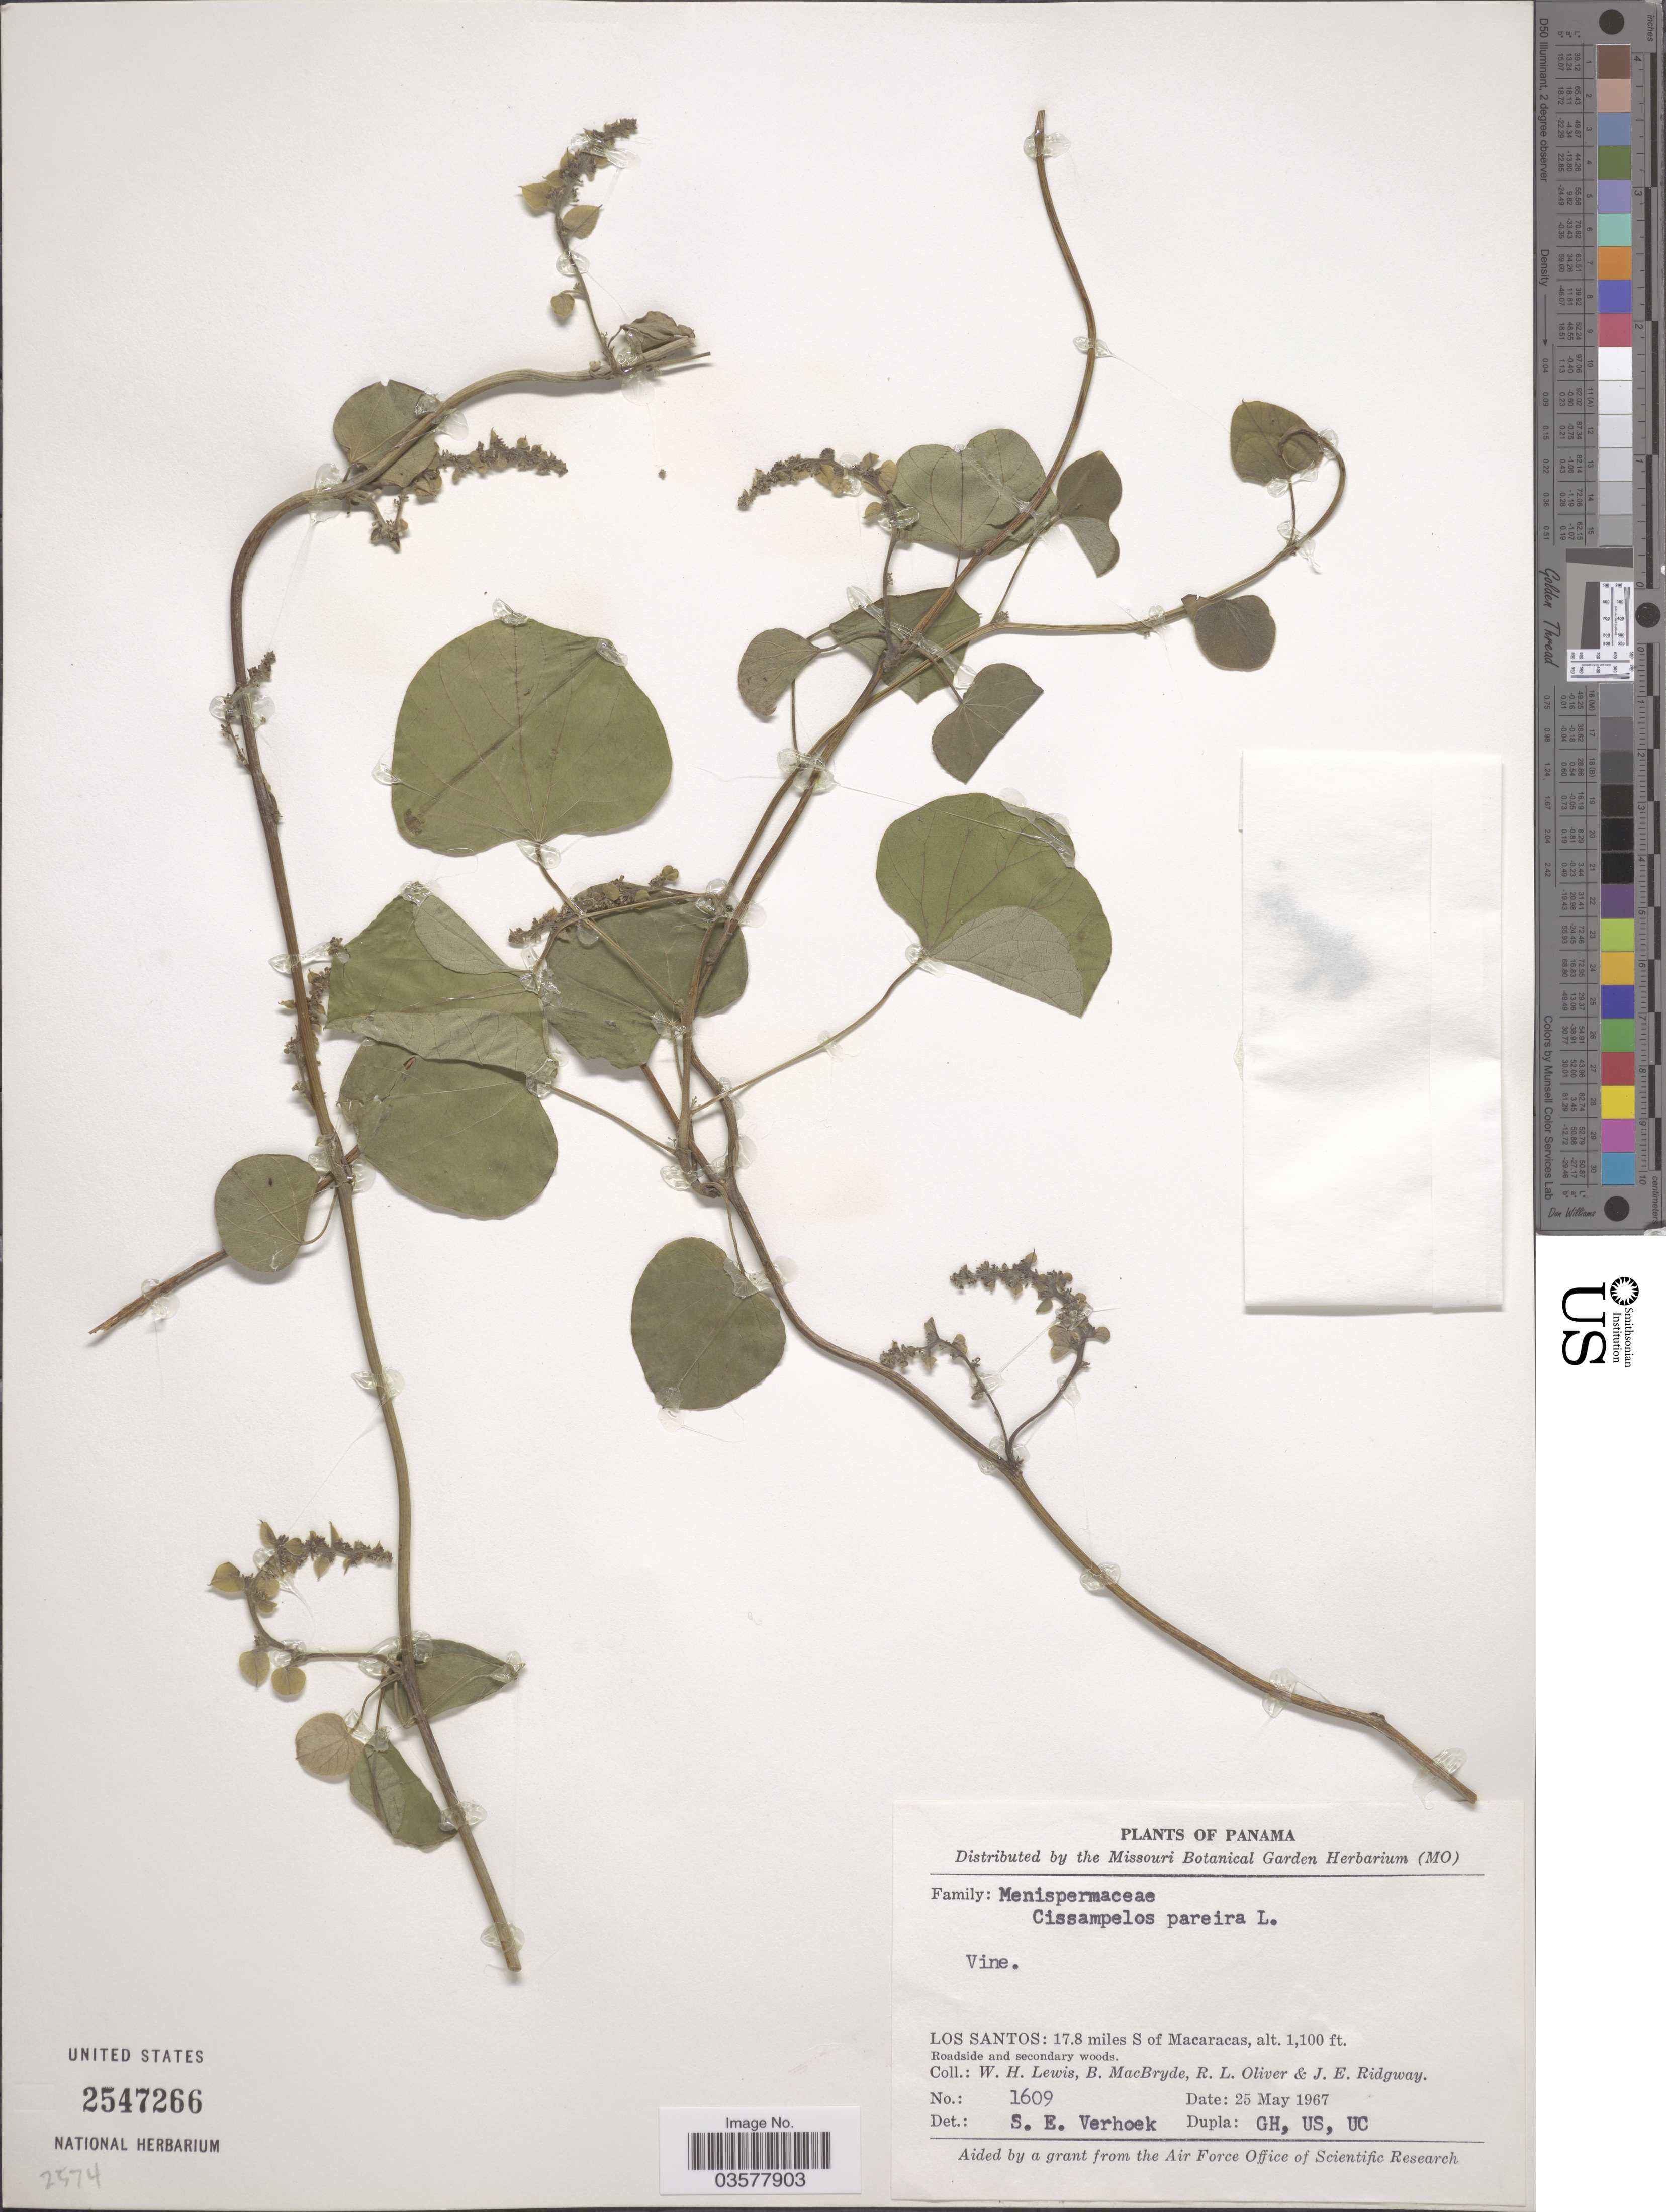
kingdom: Plantae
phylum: Tracheophyta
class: Magnoliopsida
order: Ranunculales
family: Menispermaceae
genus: Cissampelos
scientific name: Cissampelos pareira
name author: L.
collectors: W. H. Lewis, B. MacBryde, R. Oliver & J. Ridgway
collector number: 1609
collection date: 1967-05-25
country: Panama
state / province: Los Santos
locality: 17.8 miles S of Macaracas.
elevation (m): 335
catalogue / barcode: US 2547266